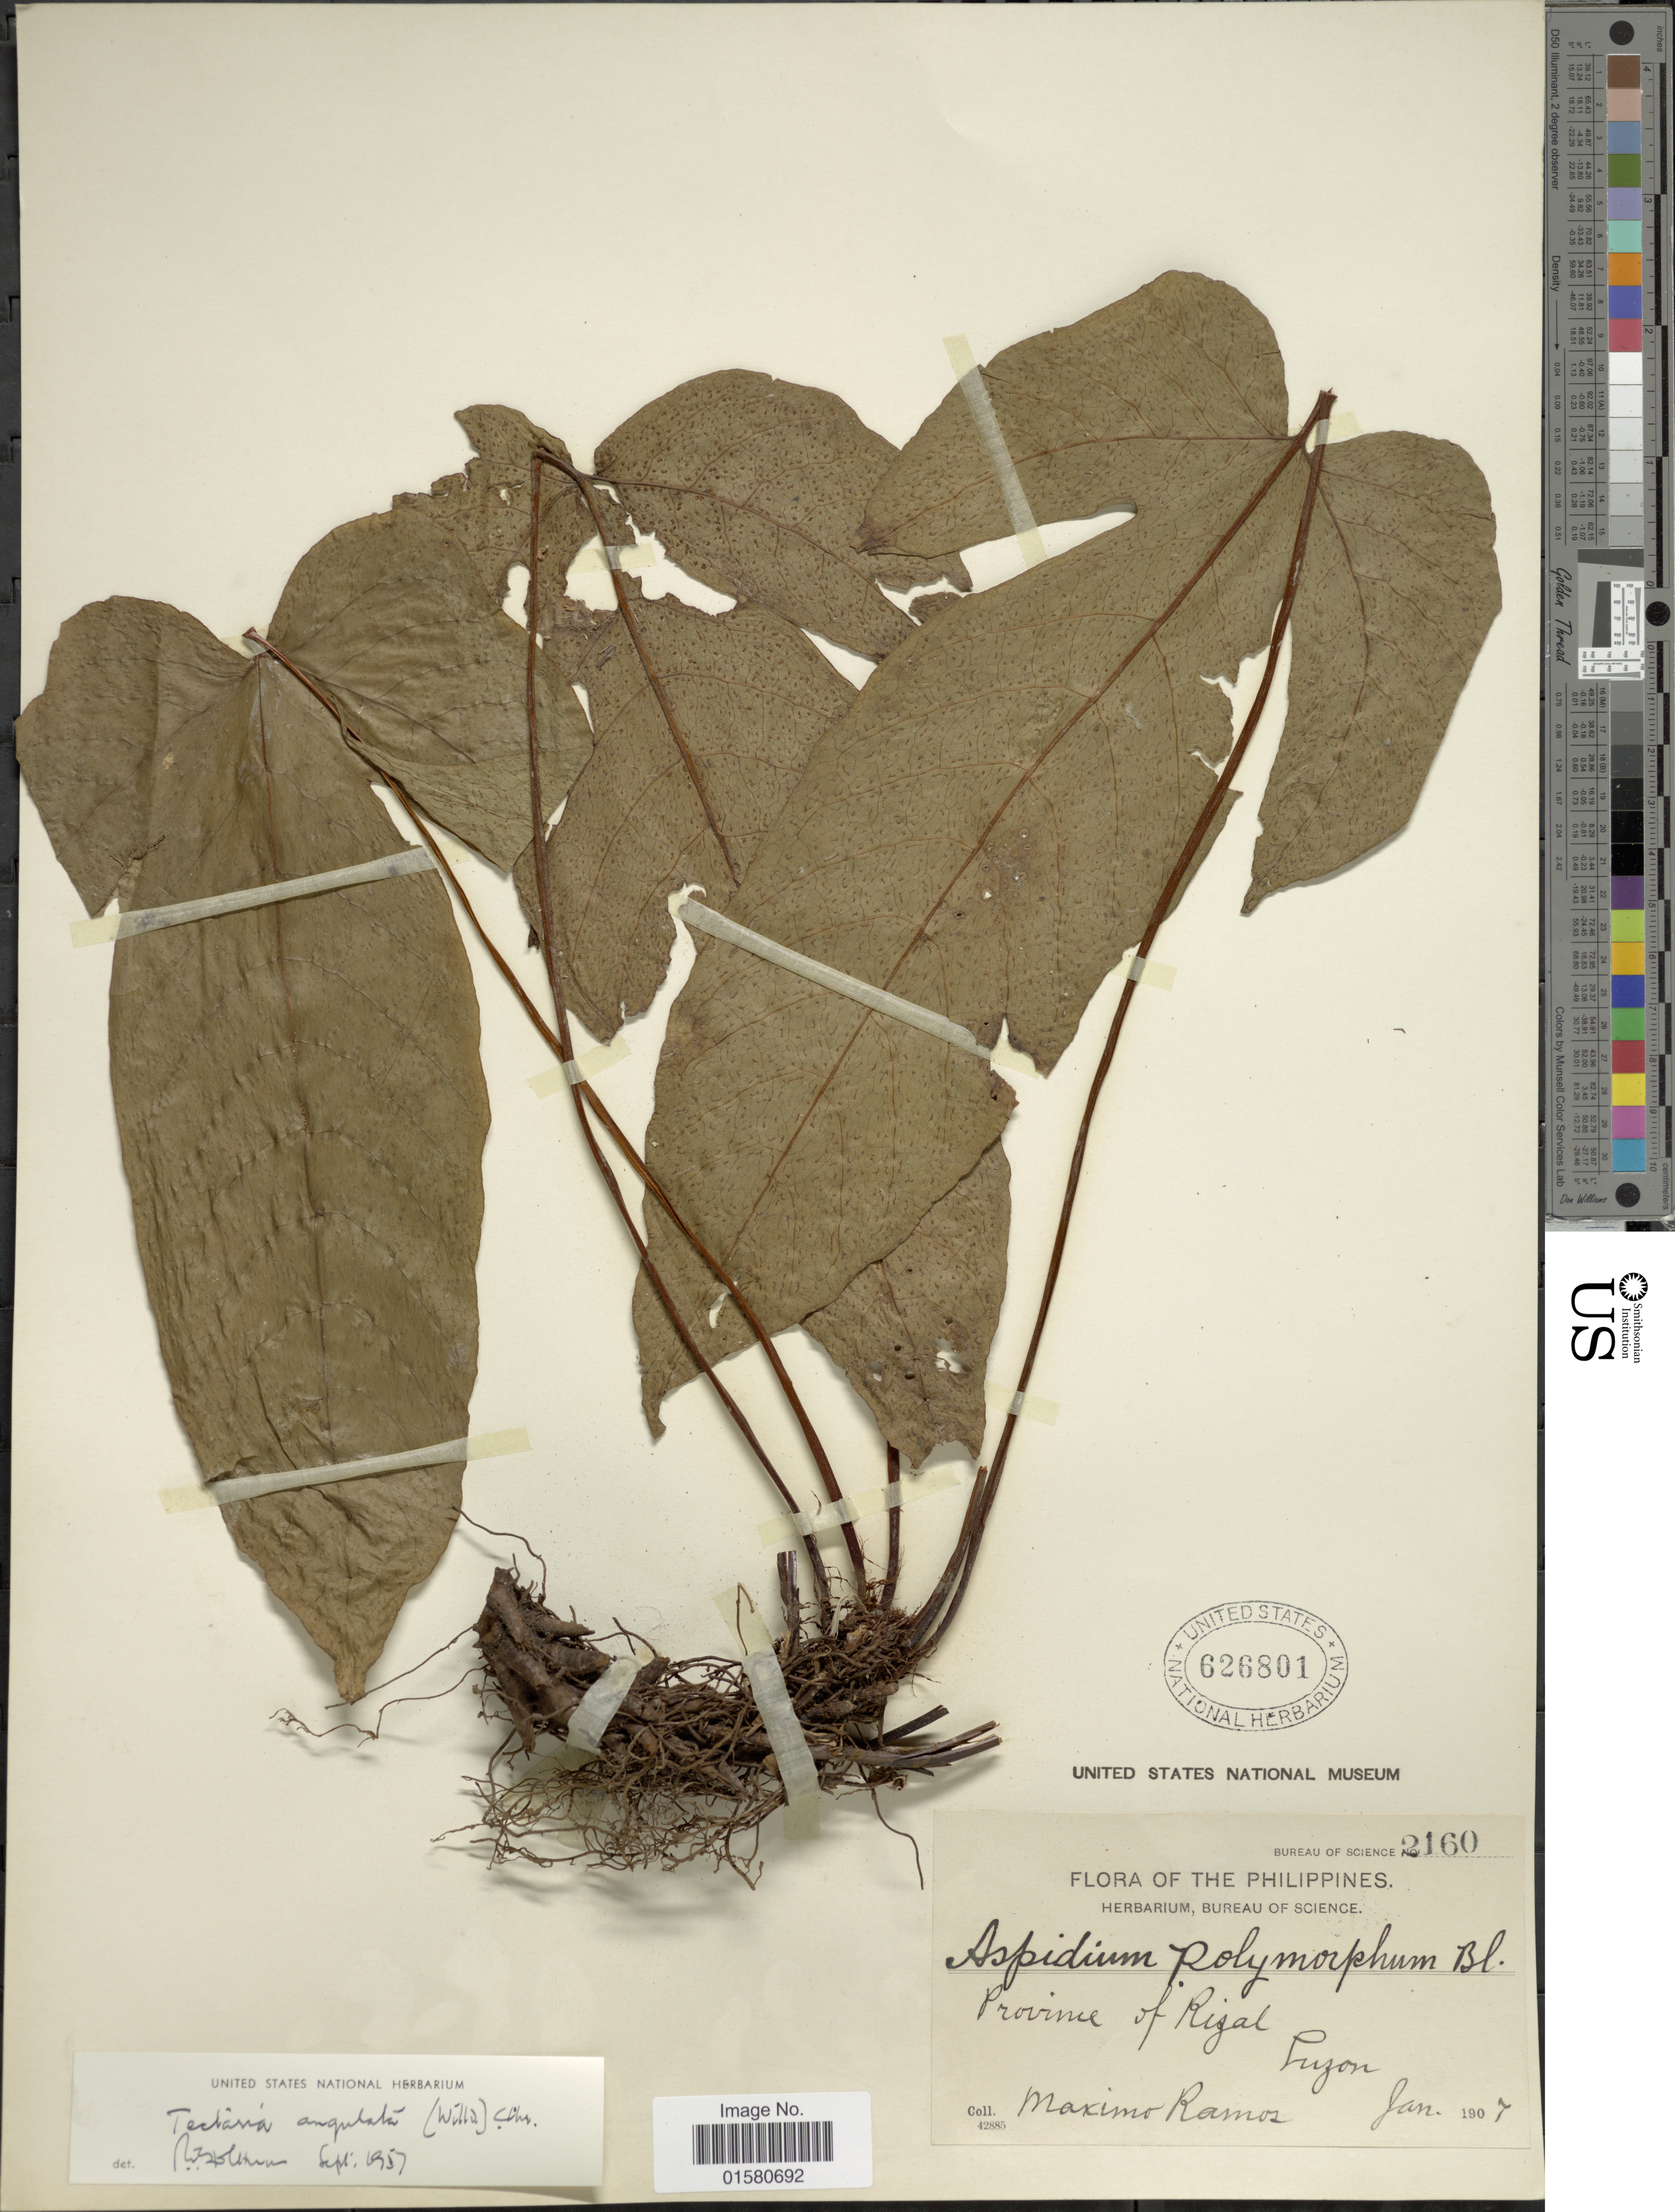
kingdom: Plantae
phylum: Tracheophyta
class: Polypodiopsida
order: Polypodiales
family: Tectariaceae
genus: Tectaria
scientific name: Tectaria angulata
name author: (Willd.) Copel.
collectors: M. Ramos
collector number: Bureau of Science 2160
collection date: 1907-01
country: Philippines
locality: Province of Rizal. Luzon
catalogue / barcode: US 626801